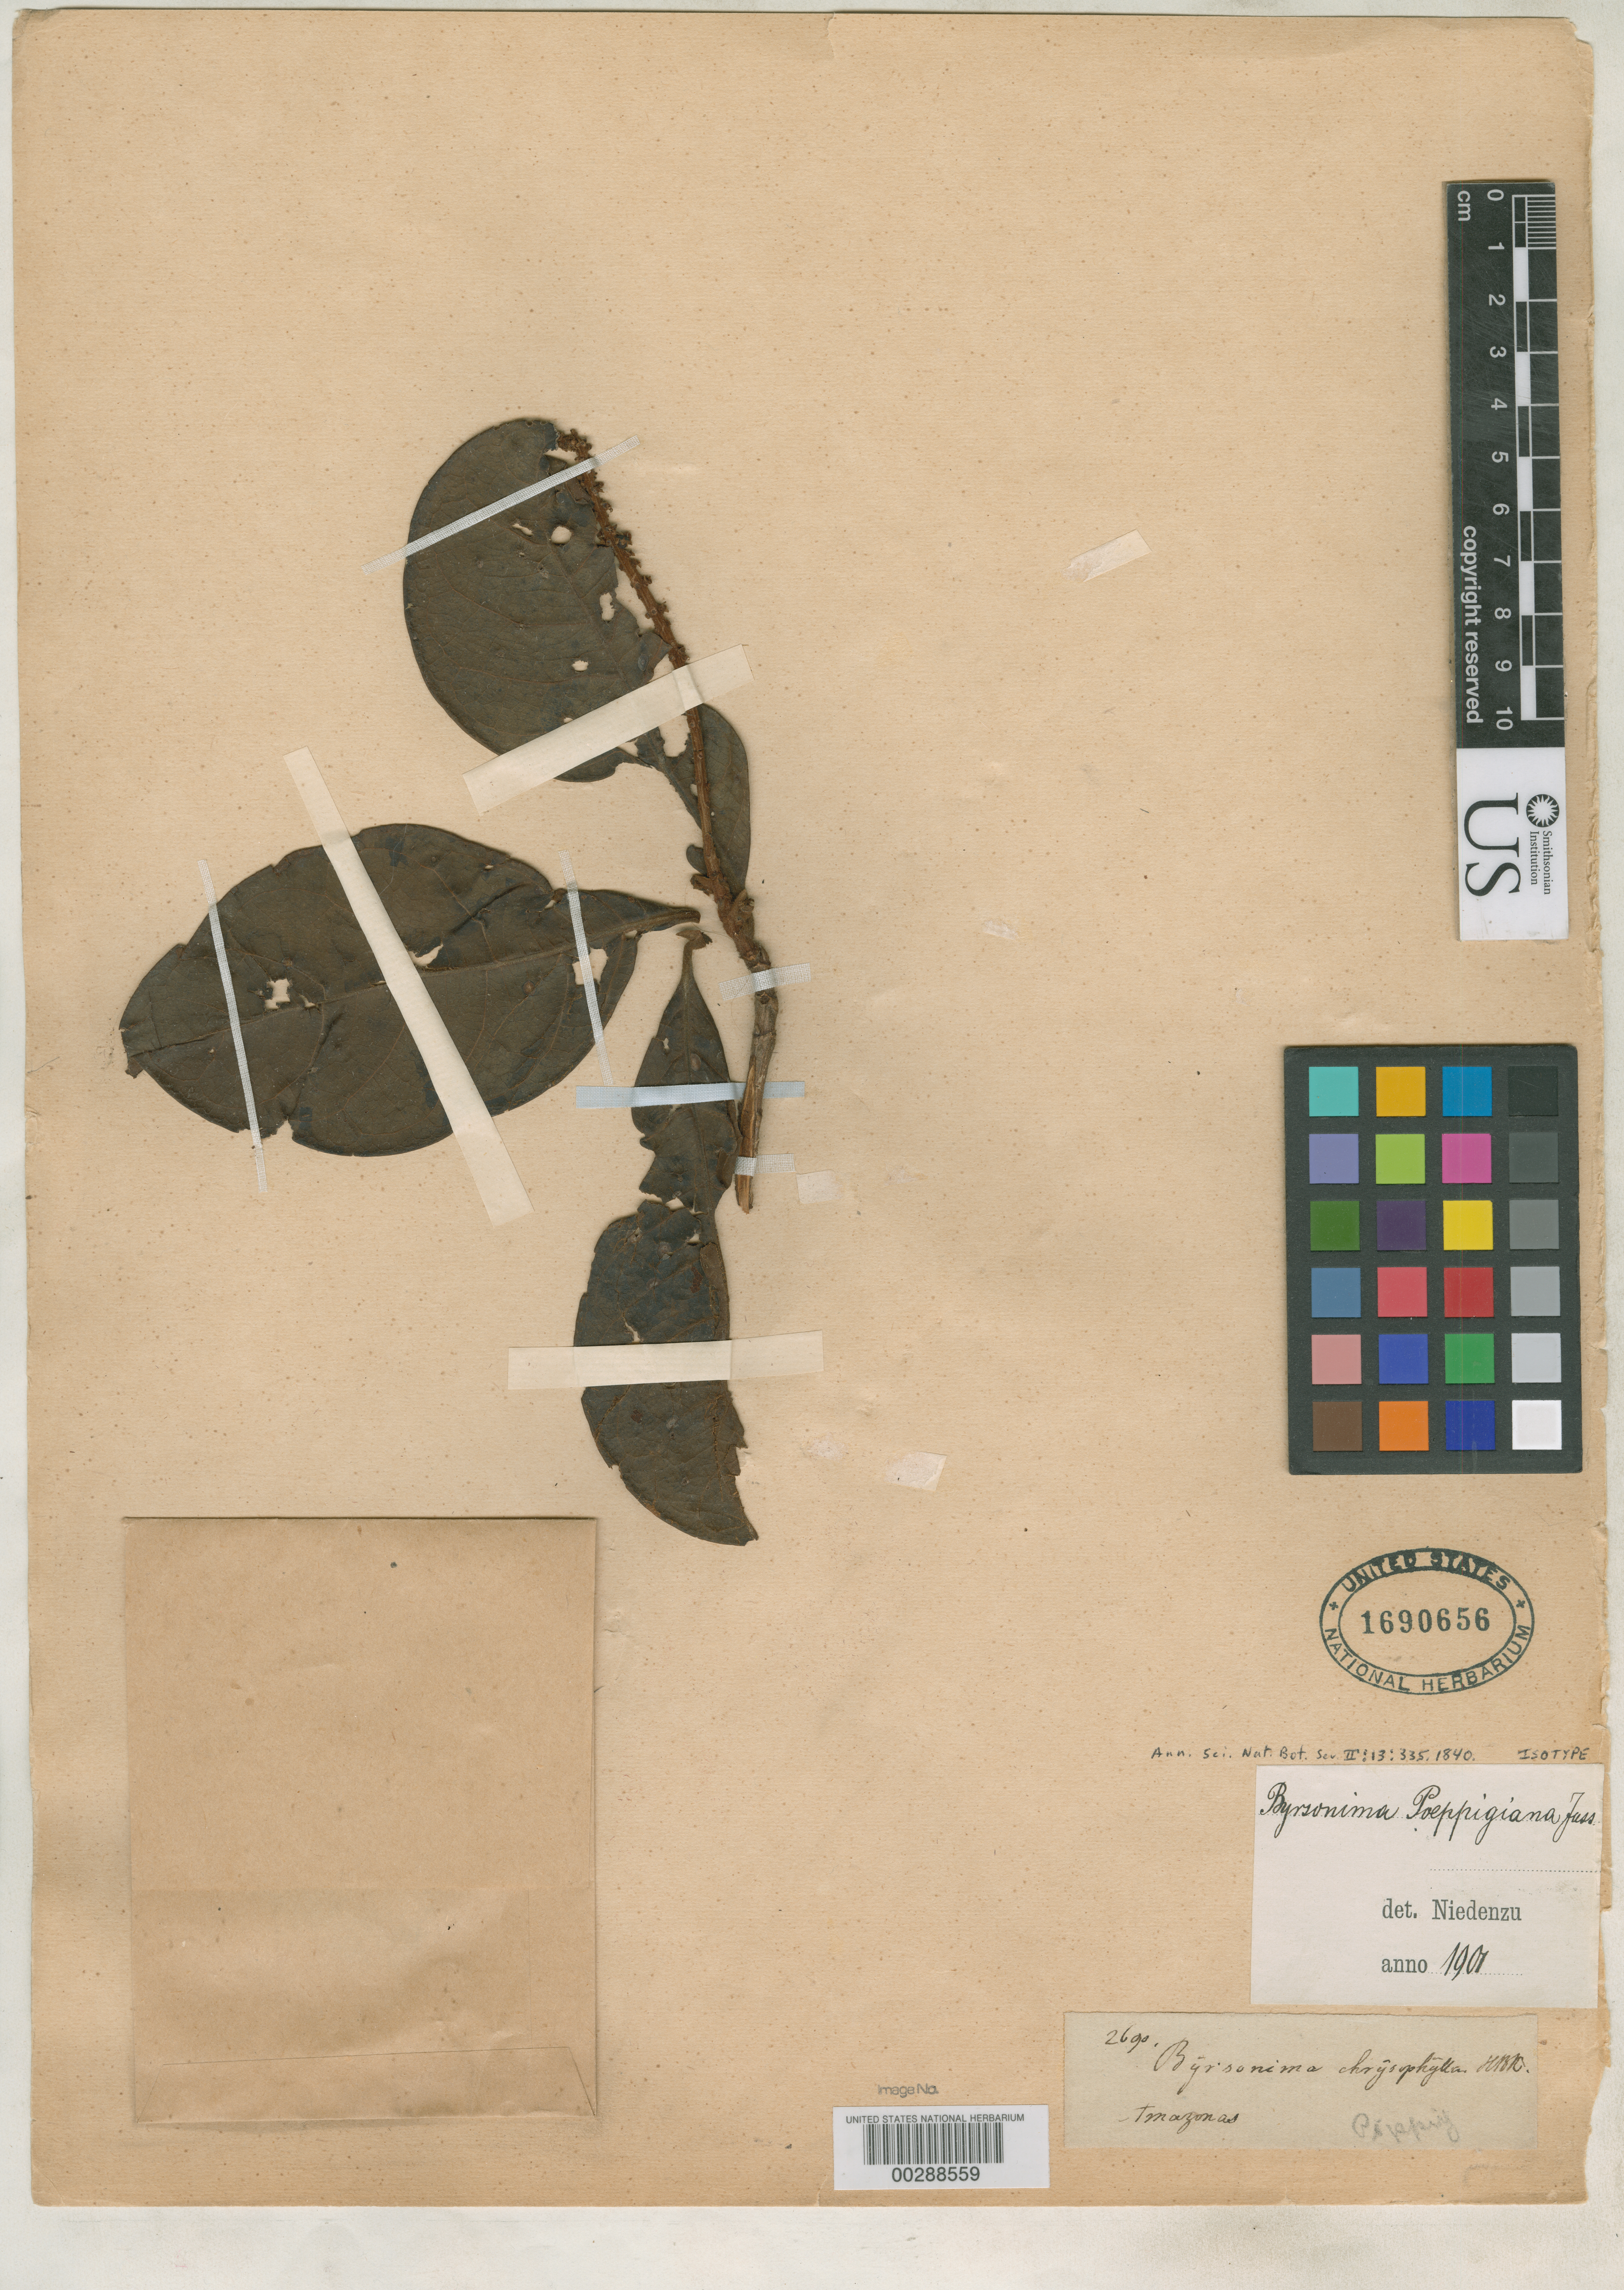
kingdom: Plantae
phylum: Tracheophyta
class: Magnoliopsida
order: Malpighiales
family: Malpighiaceae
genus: Byrsonima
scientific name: Byrsonima poeppigiana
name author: A. Juss.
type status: Isotype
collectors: E. F. Poeppig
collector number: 2690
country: Brazil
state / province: Amazonas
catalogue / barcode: US 1690656